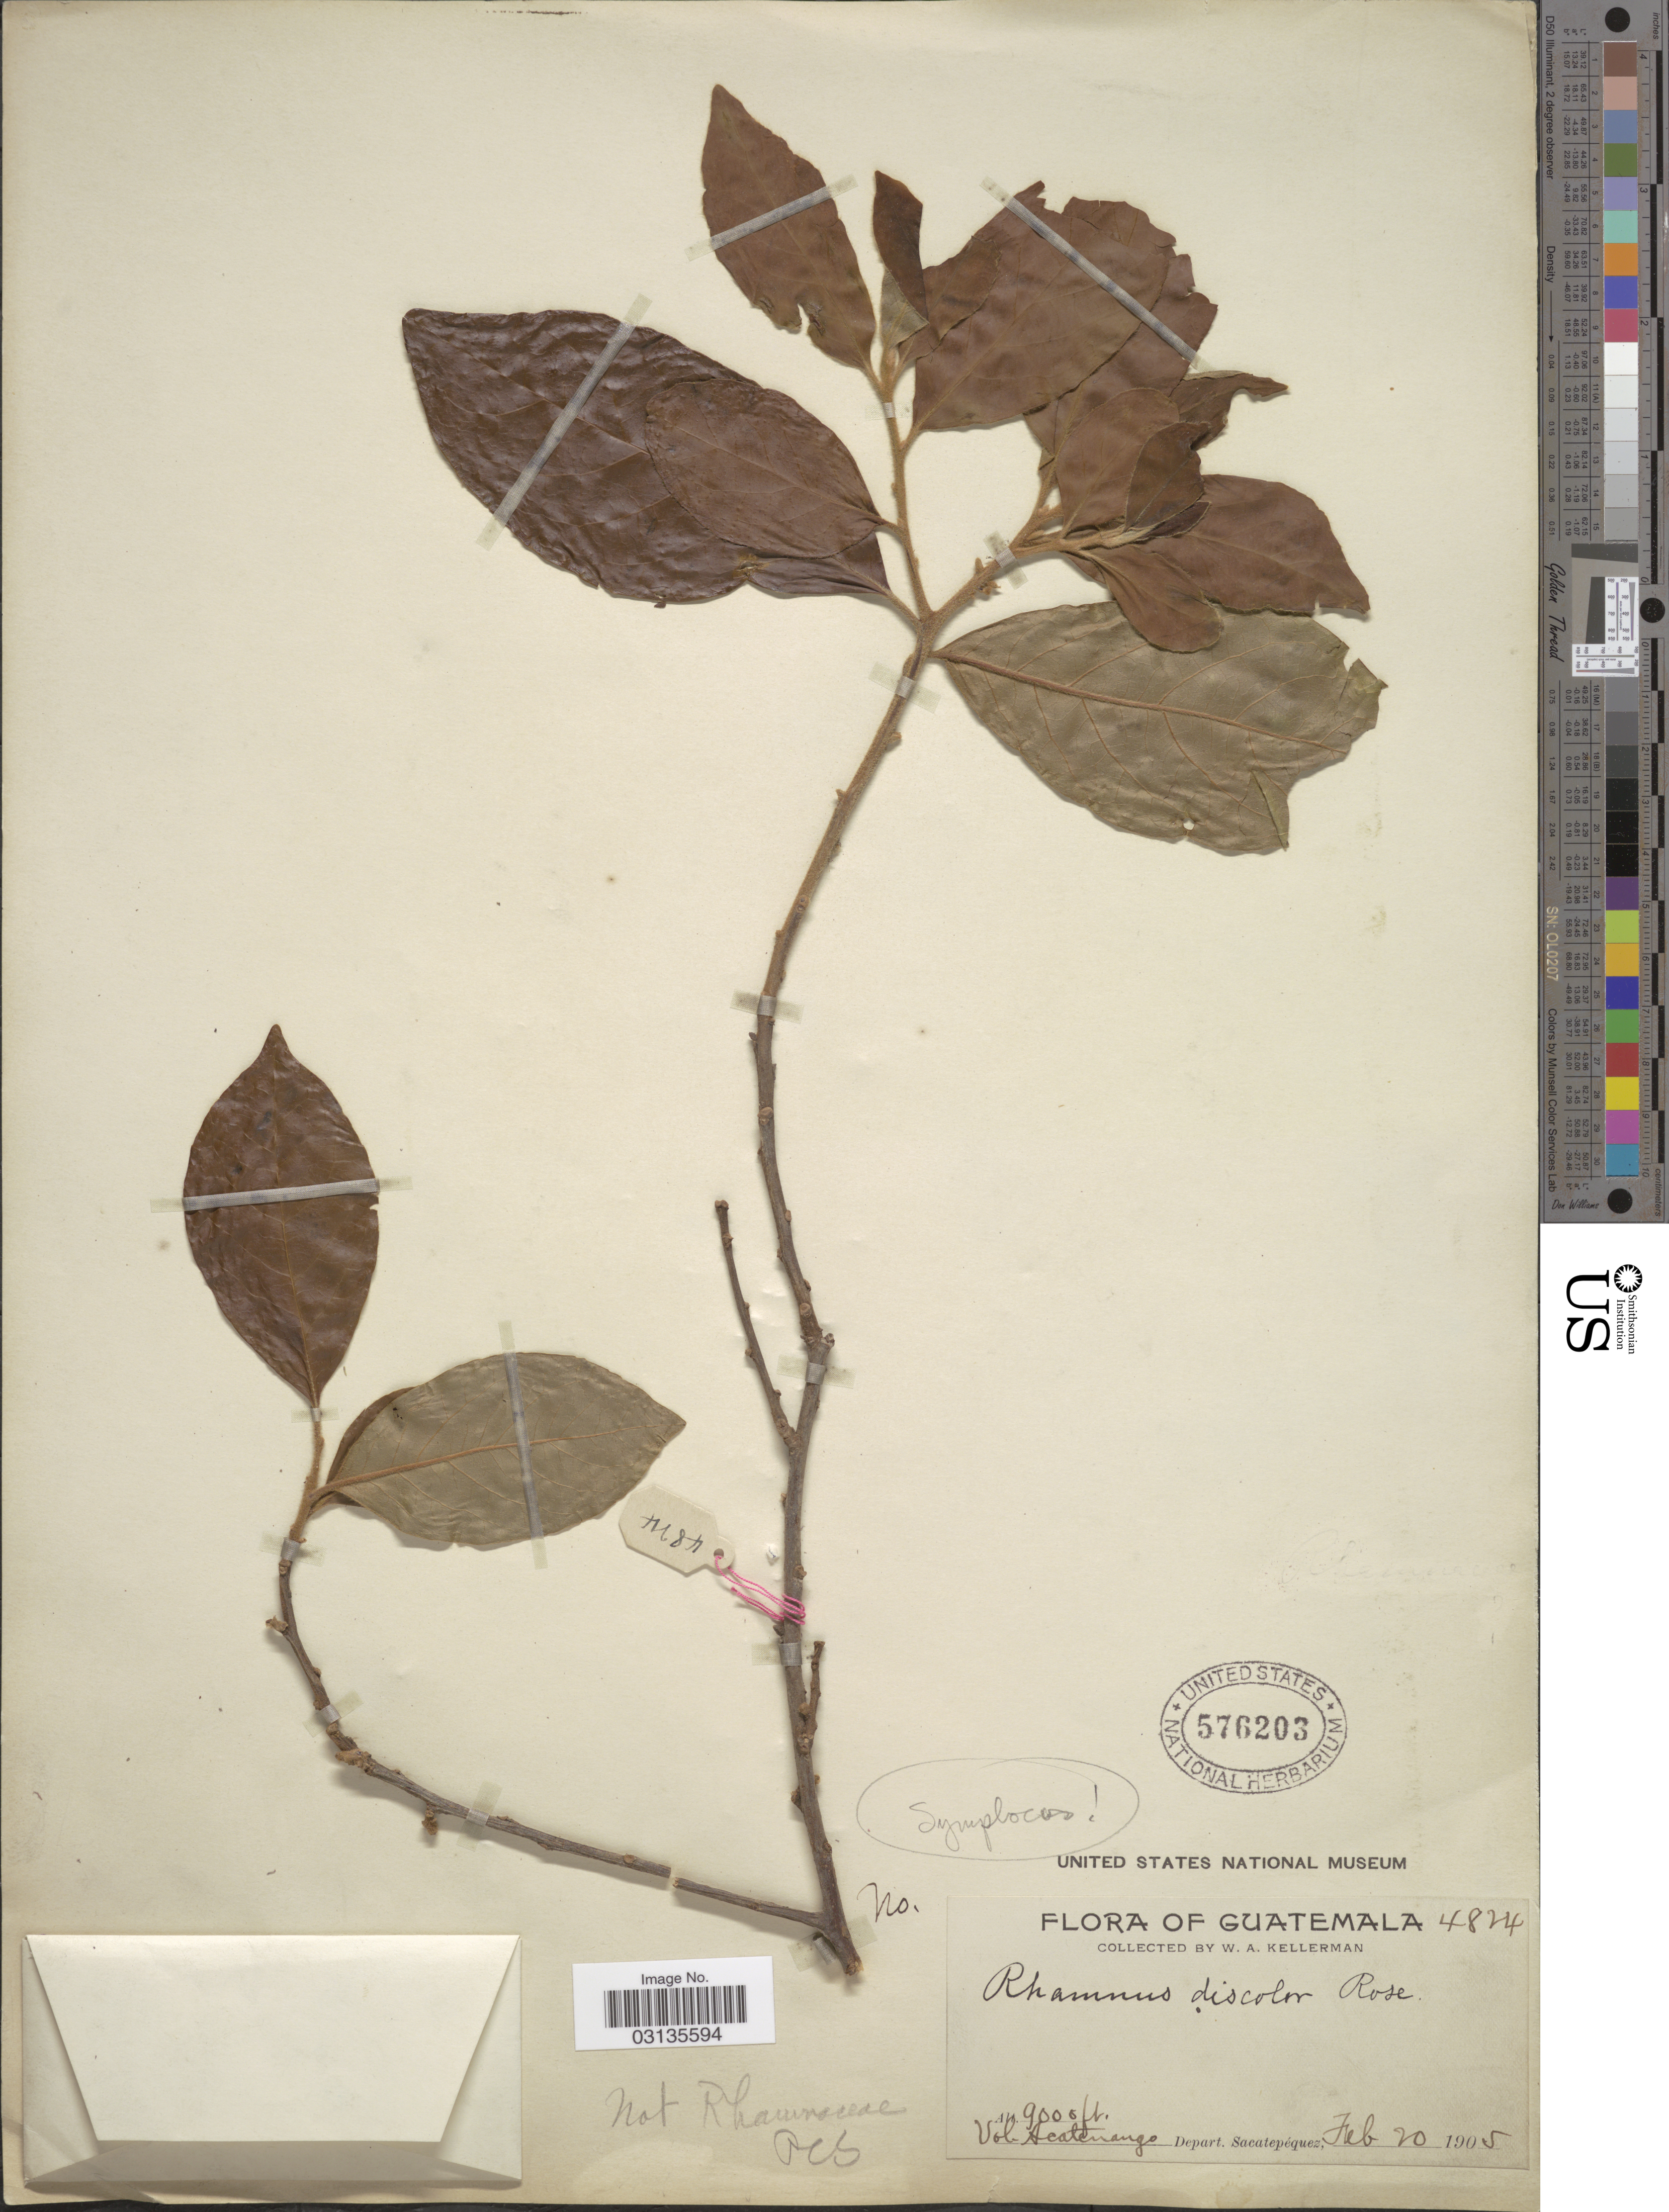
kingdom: Plantae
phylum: Tracheophyta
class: Magnoliopsida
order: Ericales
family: Symplocaceae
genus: Symplocos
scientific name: Symplocos sp.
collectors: W. Kellerman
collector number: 4824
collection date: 1905-02-20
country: Guatemala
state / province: Sacatepéquez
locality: Vol. Acatenango Depart. Sacatepéquez.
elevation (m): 2743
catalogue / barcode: US 576203